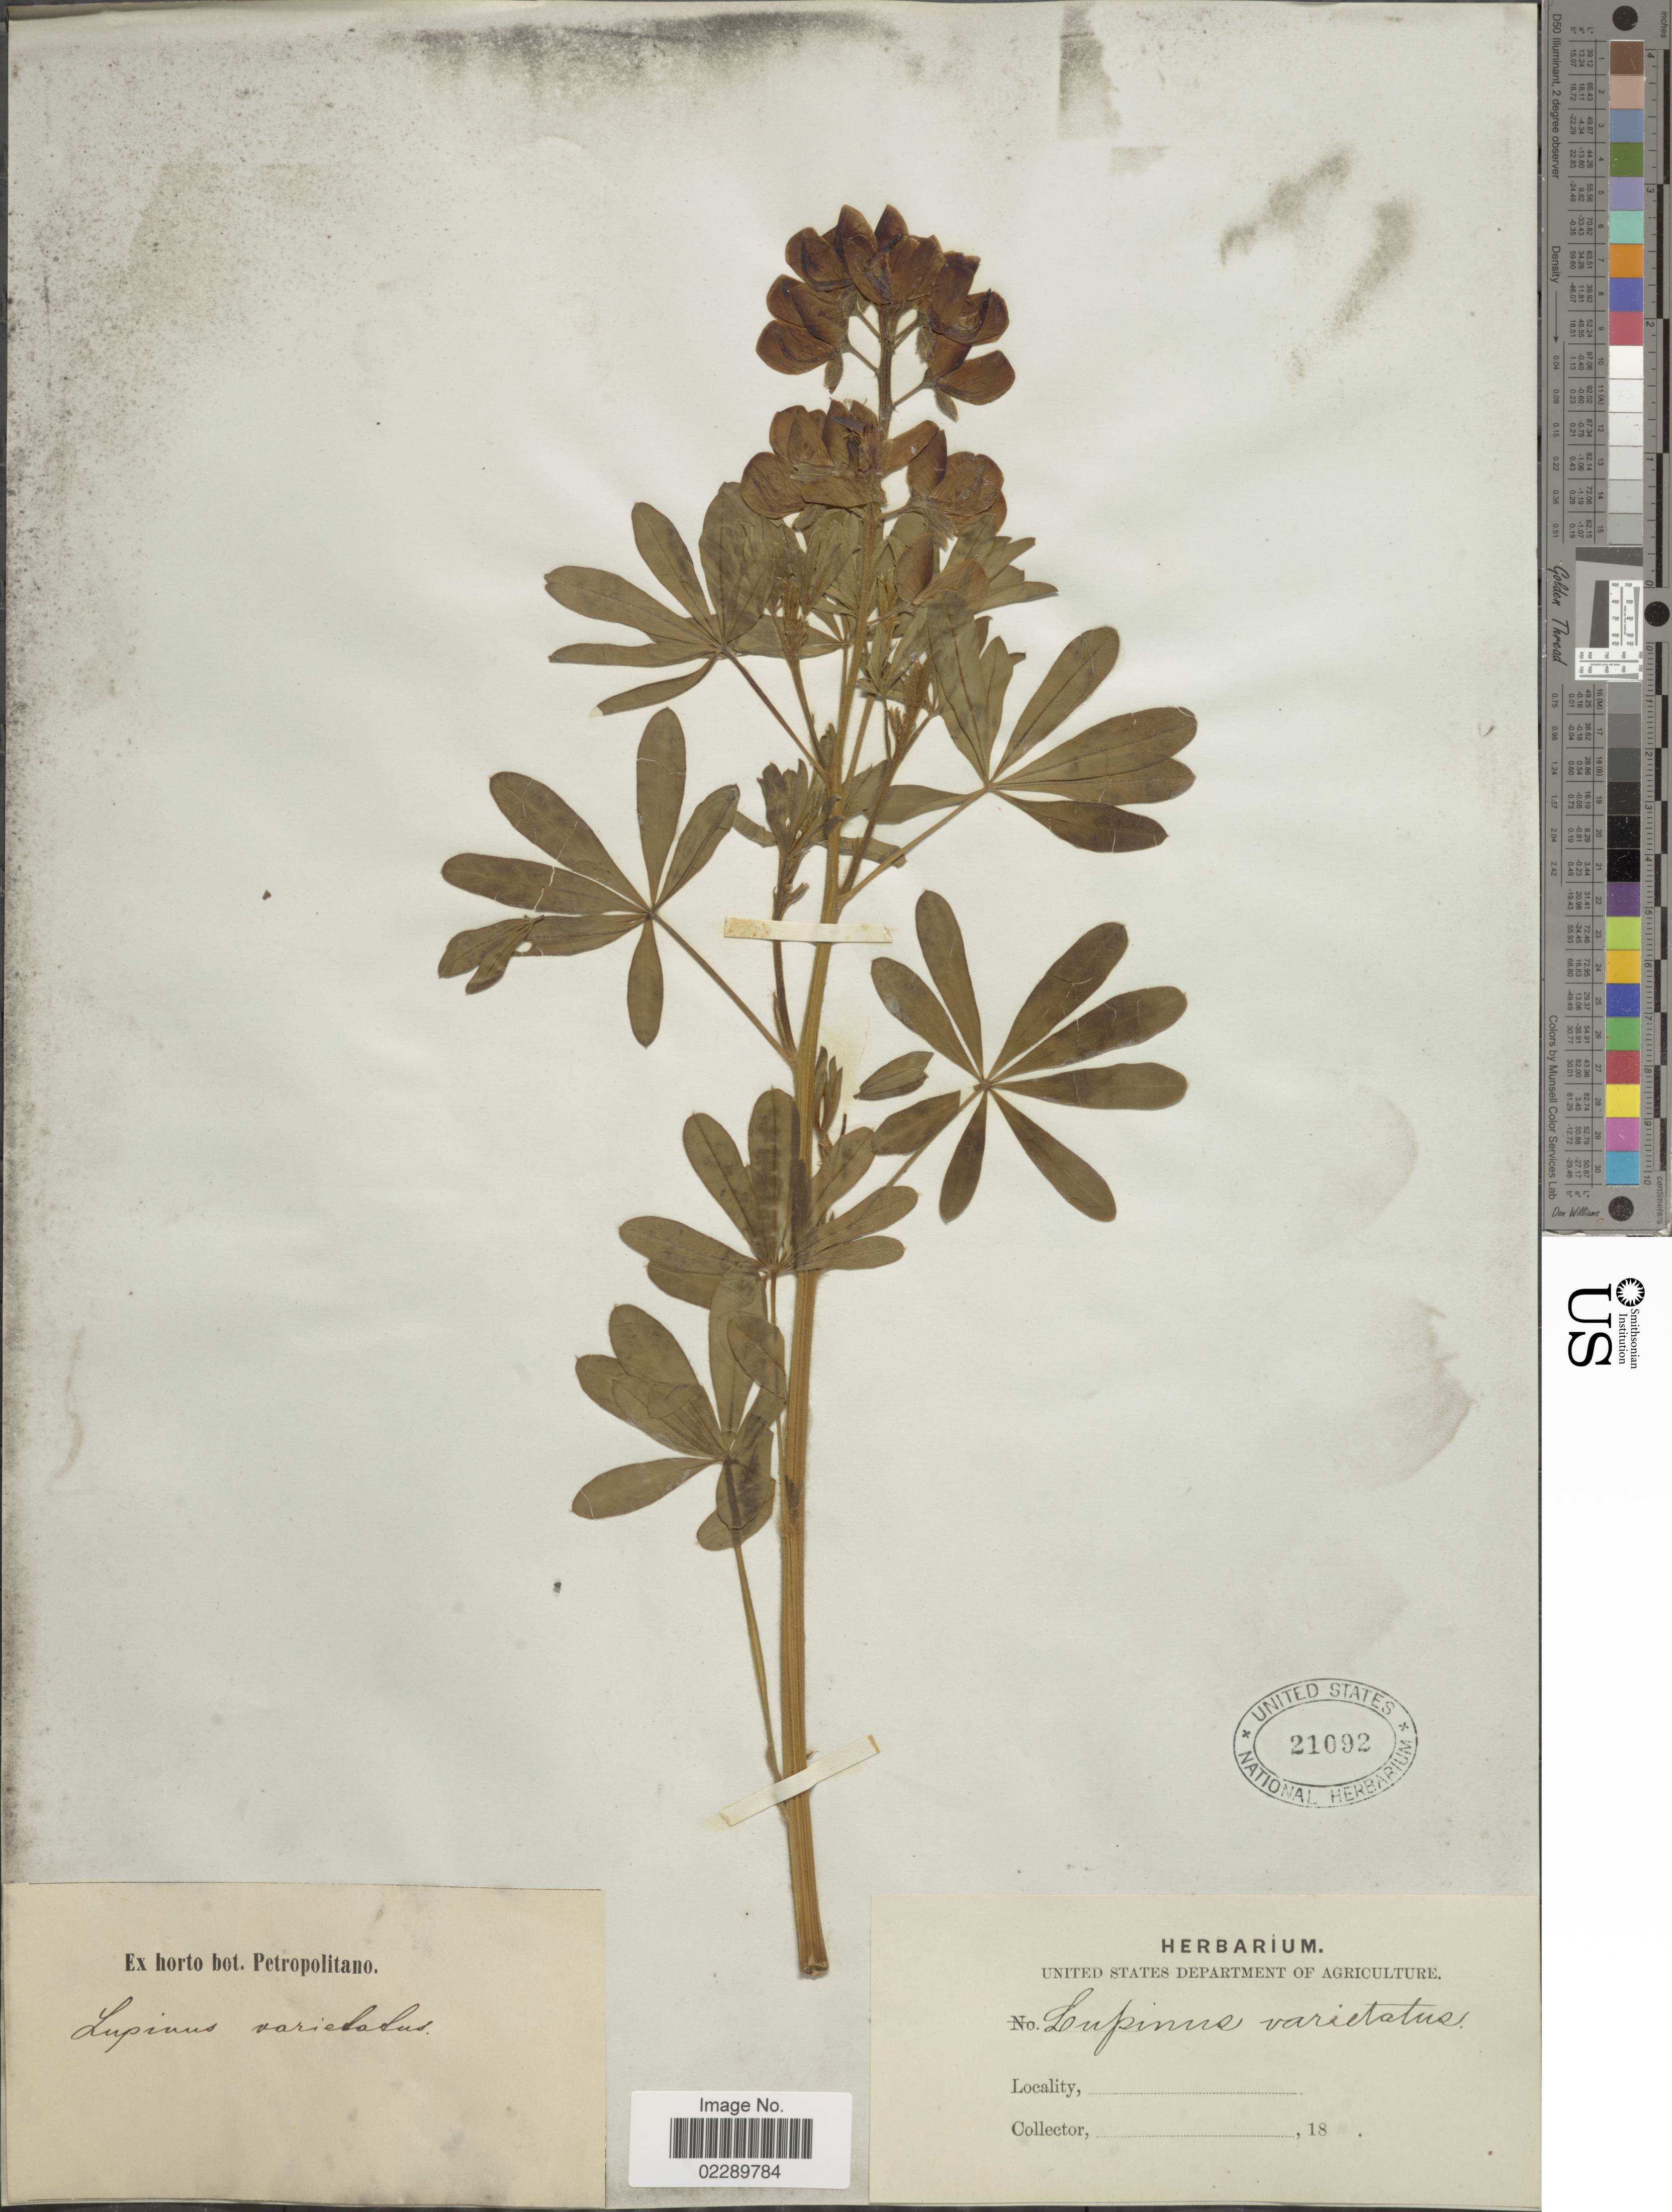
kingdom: Plantae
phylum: Tracheophyta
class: Magnoliopsida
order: Fabales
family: Fabaceae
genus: Lupinus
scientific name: Lupinus variegatus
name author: Poir.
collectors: ex Horto Bot. Petropolitano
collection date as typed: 18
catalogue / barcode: US 21092